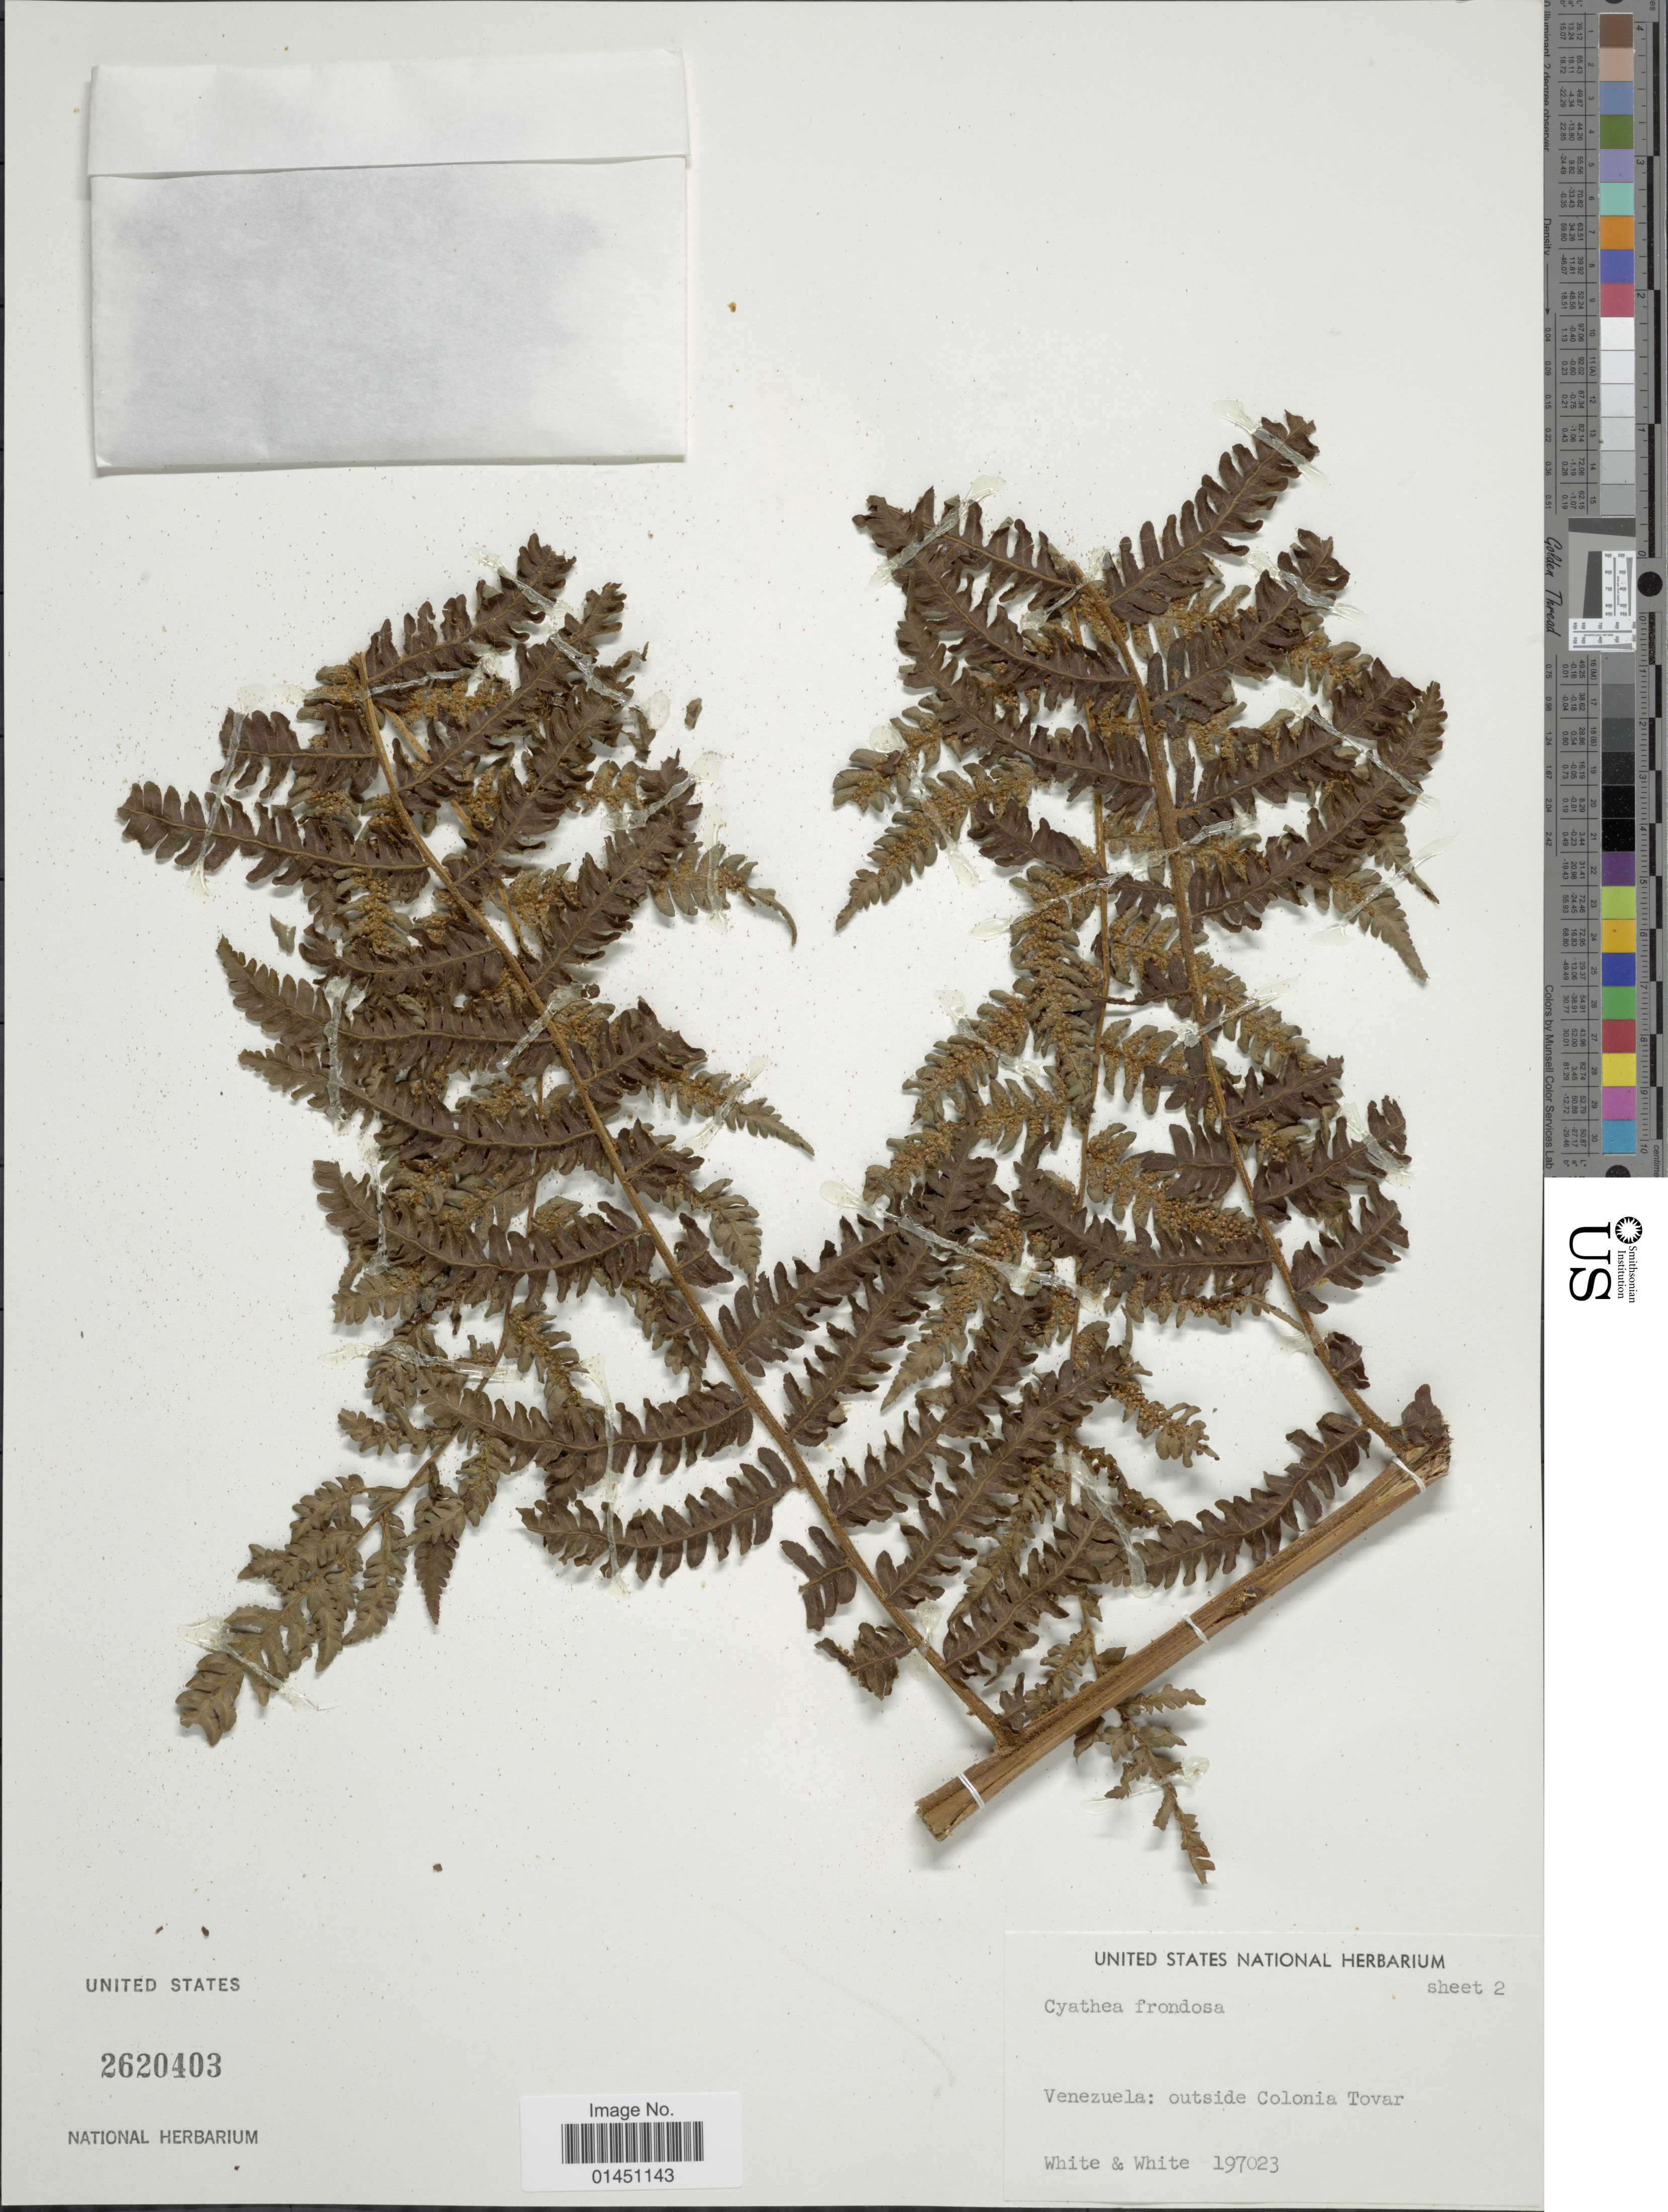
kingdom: Plantae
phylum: Tracheophyta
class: Polypodiopsida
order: Cyatheales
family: Cyatheaceae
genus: Cyathea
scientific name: Cyathea caracasana var. boliviensis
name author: (Rosenst.) R.M. Tryon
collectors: O. E. White & O. E. White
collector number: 197023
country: Venezuela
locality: Outside Colonia Tovar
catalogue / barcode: US 2620403